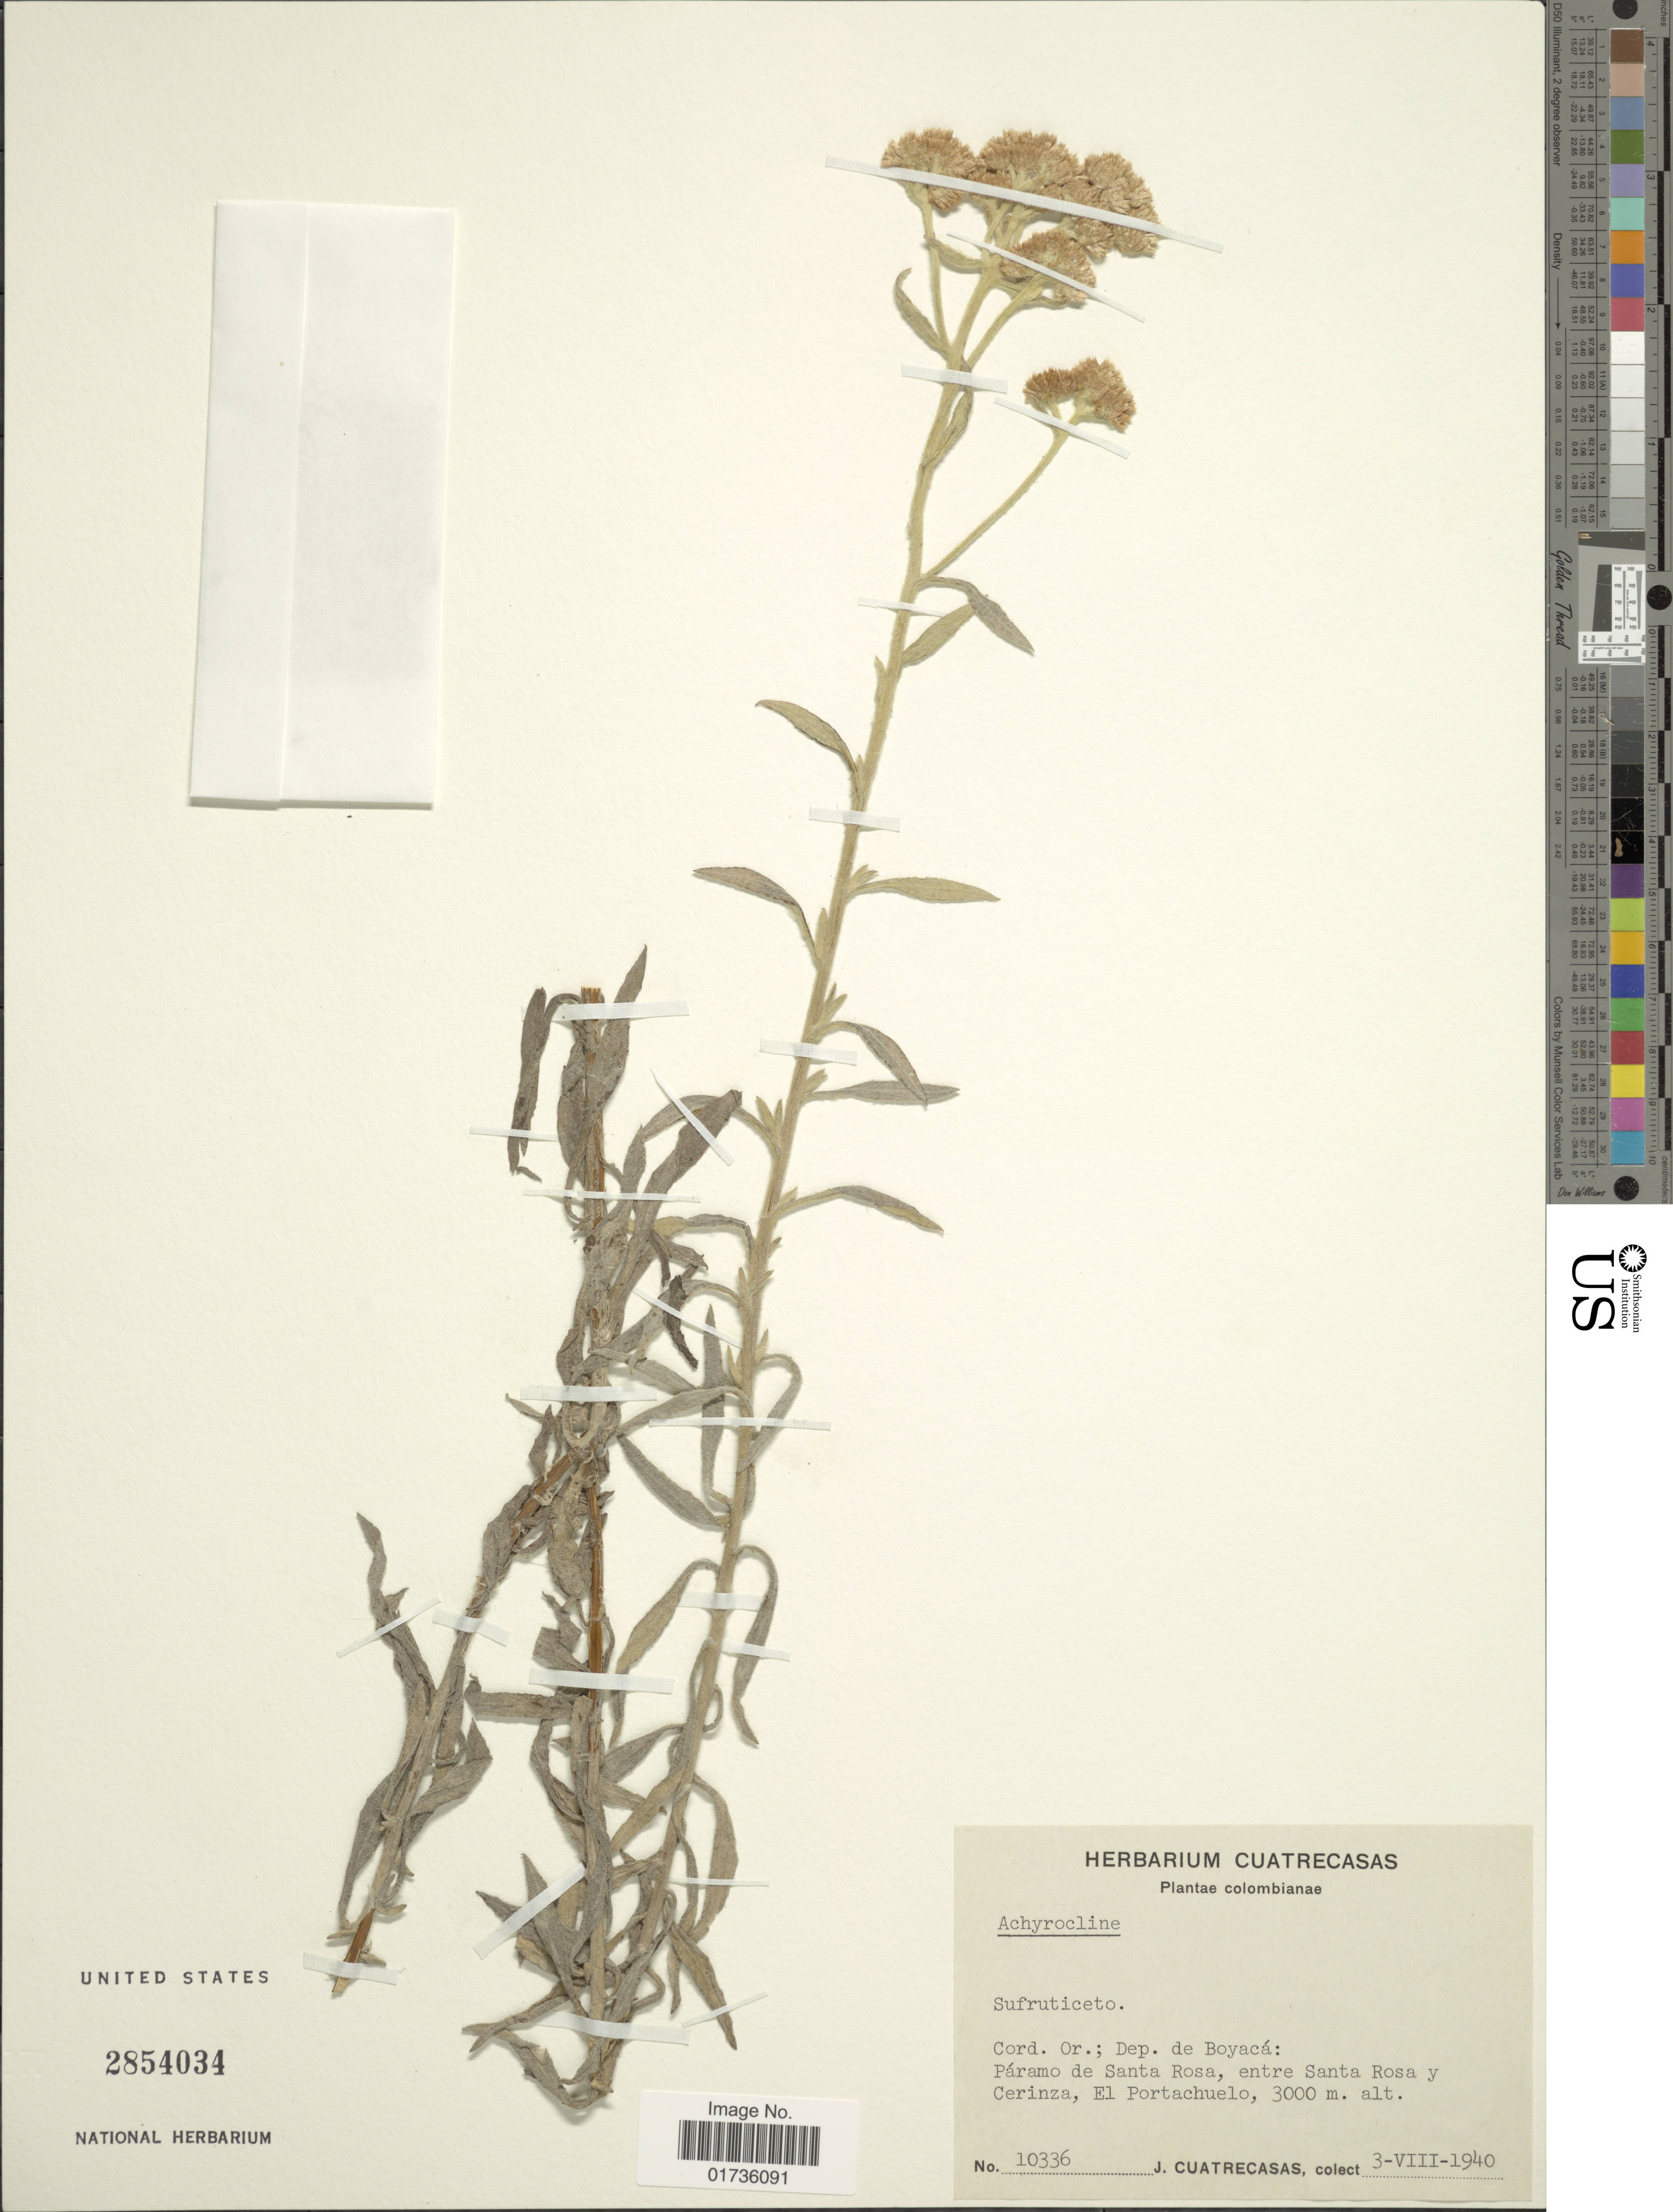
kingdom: Plantae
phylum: Tracheophyta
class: Magnoliopsida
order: Asterales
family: Asteraceae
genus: Achyrocline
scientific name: Achyrocline sp.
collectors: J. Cuatrecasas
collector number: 10336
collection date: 1940-08-03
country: Colombia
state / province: Boyacá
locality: Cord. Or.; Dep de Boyacá: Páramo de Santa Rosa, entre Santa Rosa y Cerinza, El Portachuelo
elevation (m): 3000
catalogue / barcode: US 2854034